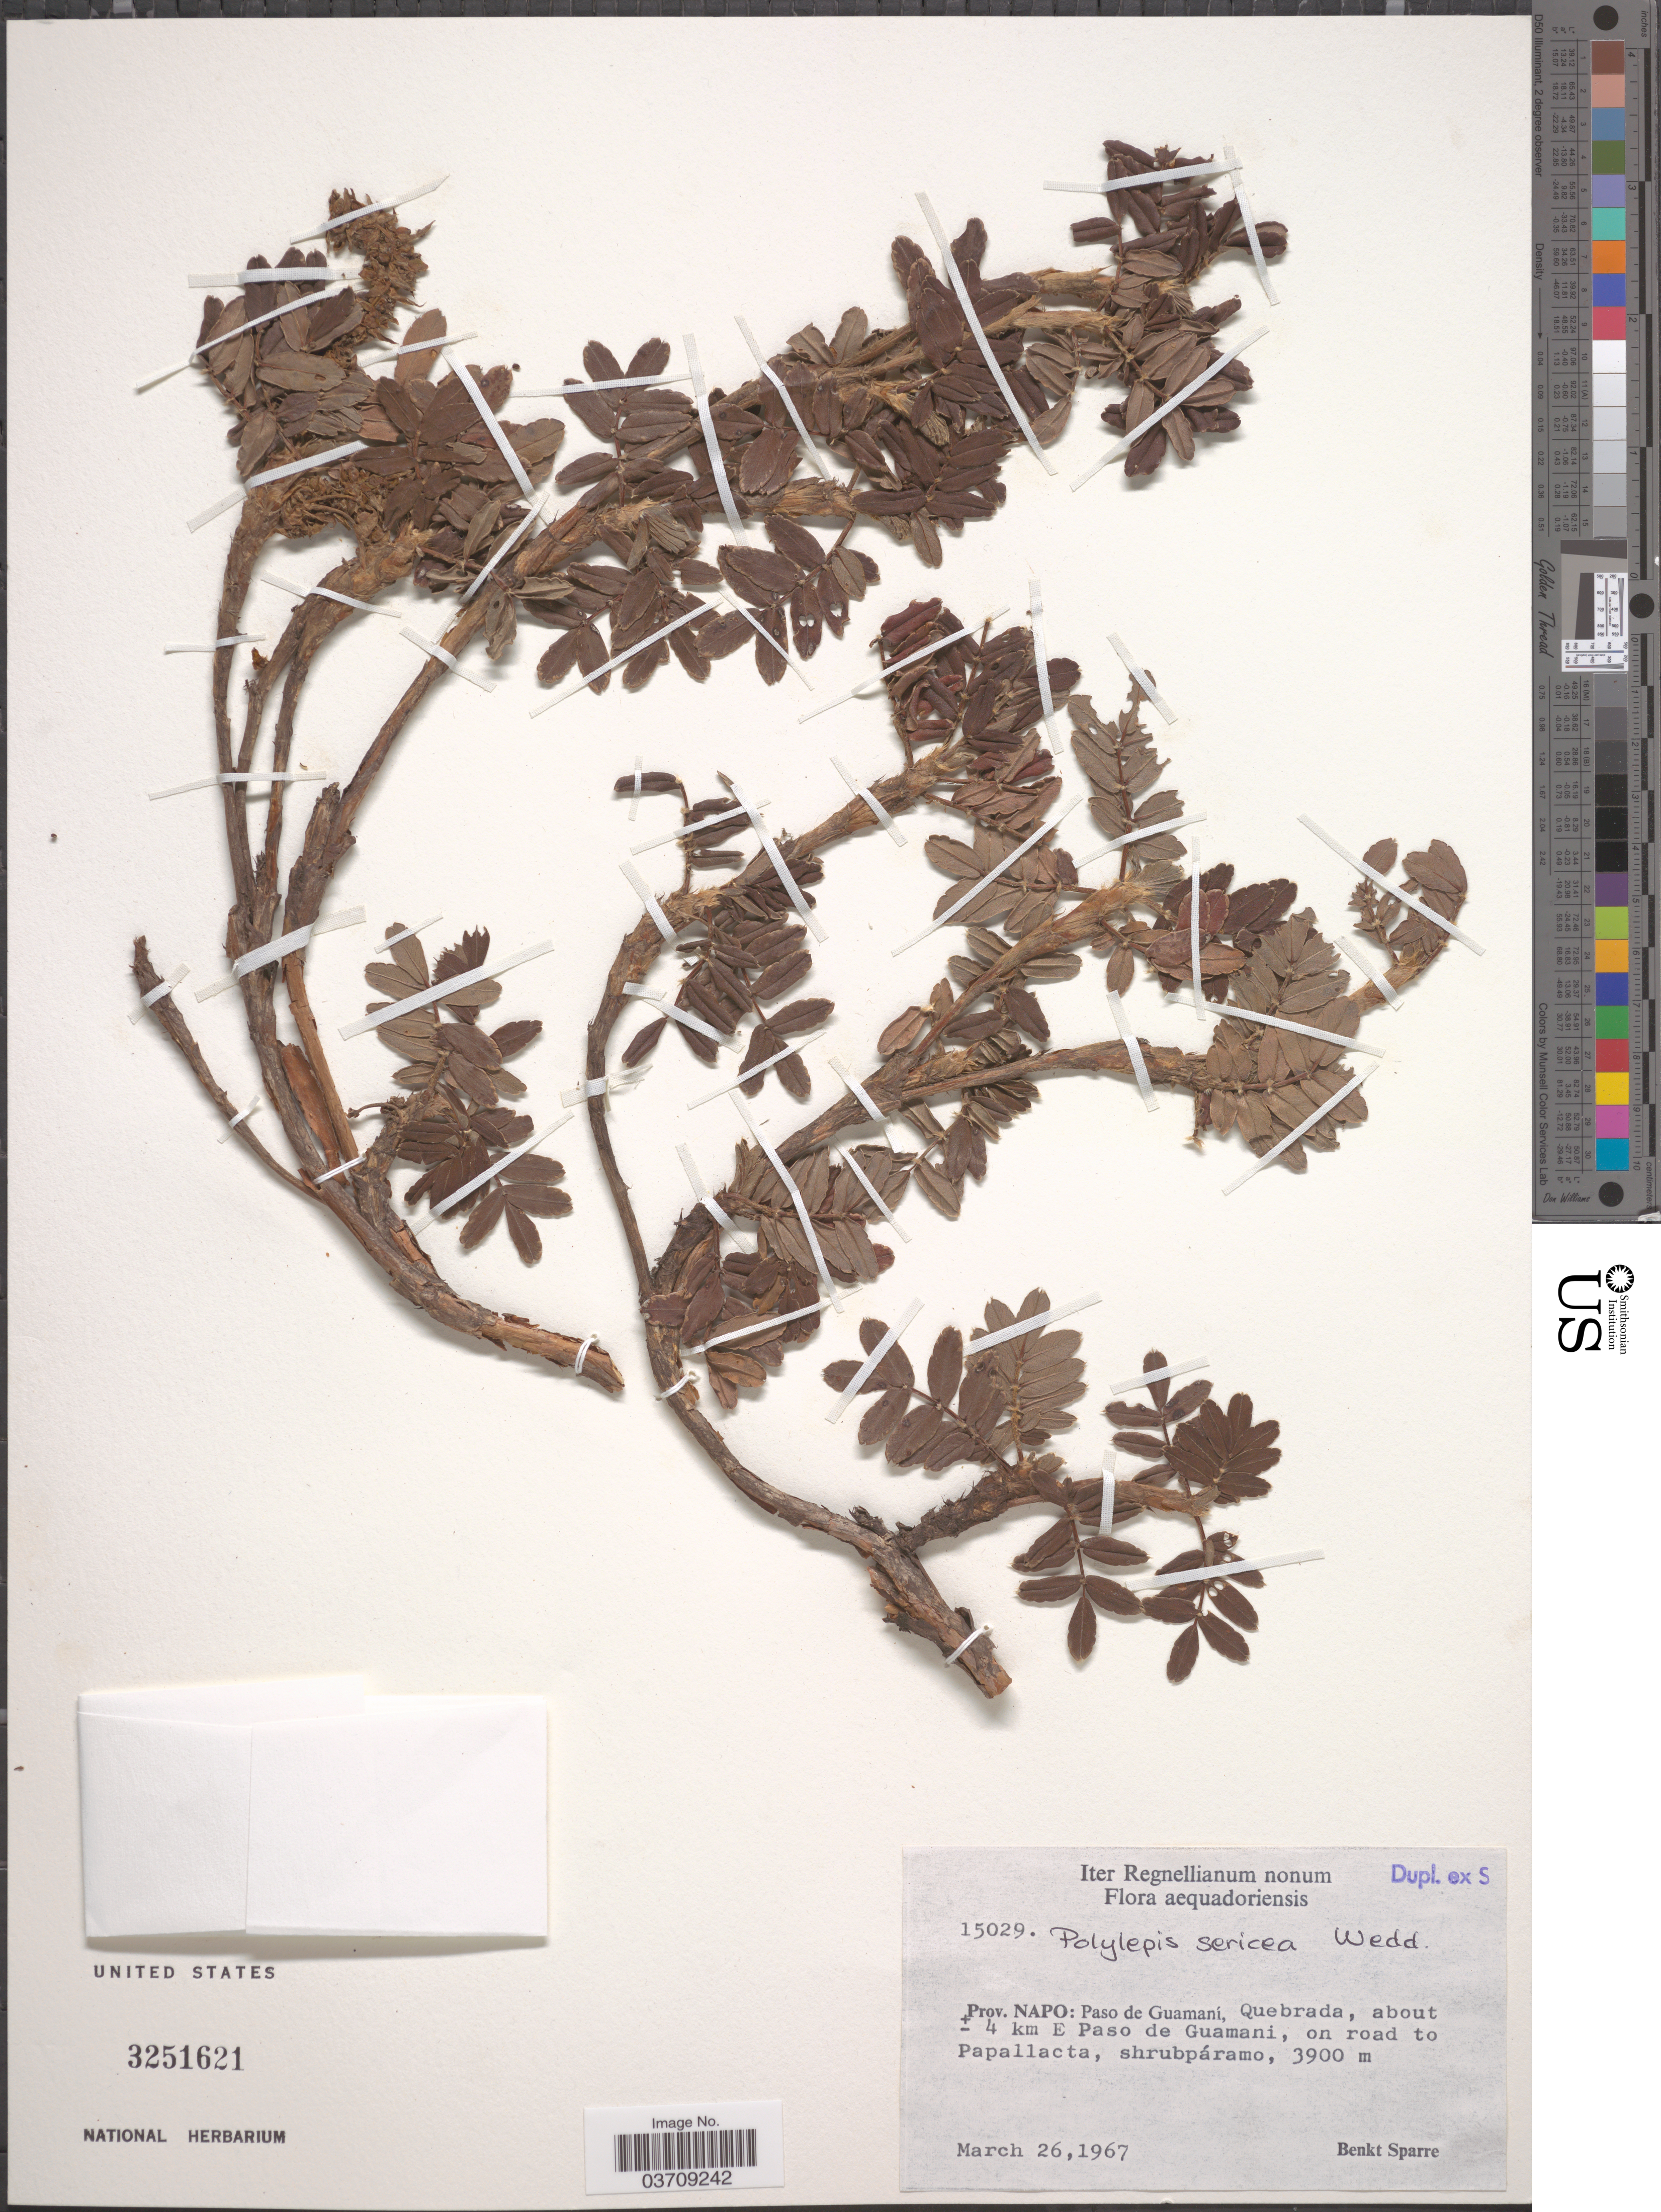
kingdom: Plantae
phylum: Tracheophyta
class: Magnoliopsida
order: Rosales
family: Rosaceae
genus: Polylepis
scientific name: Polylepis sericea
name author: Wedd.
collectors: B. Sparre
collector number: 15029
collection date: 1967-03-26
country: Ecuador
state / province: Napo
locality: Paso de Guamaní, Quebrada, about ± 4 km E Paso de Guamani, on road to Papallacta.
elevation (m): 3900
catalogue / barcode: US 3251621